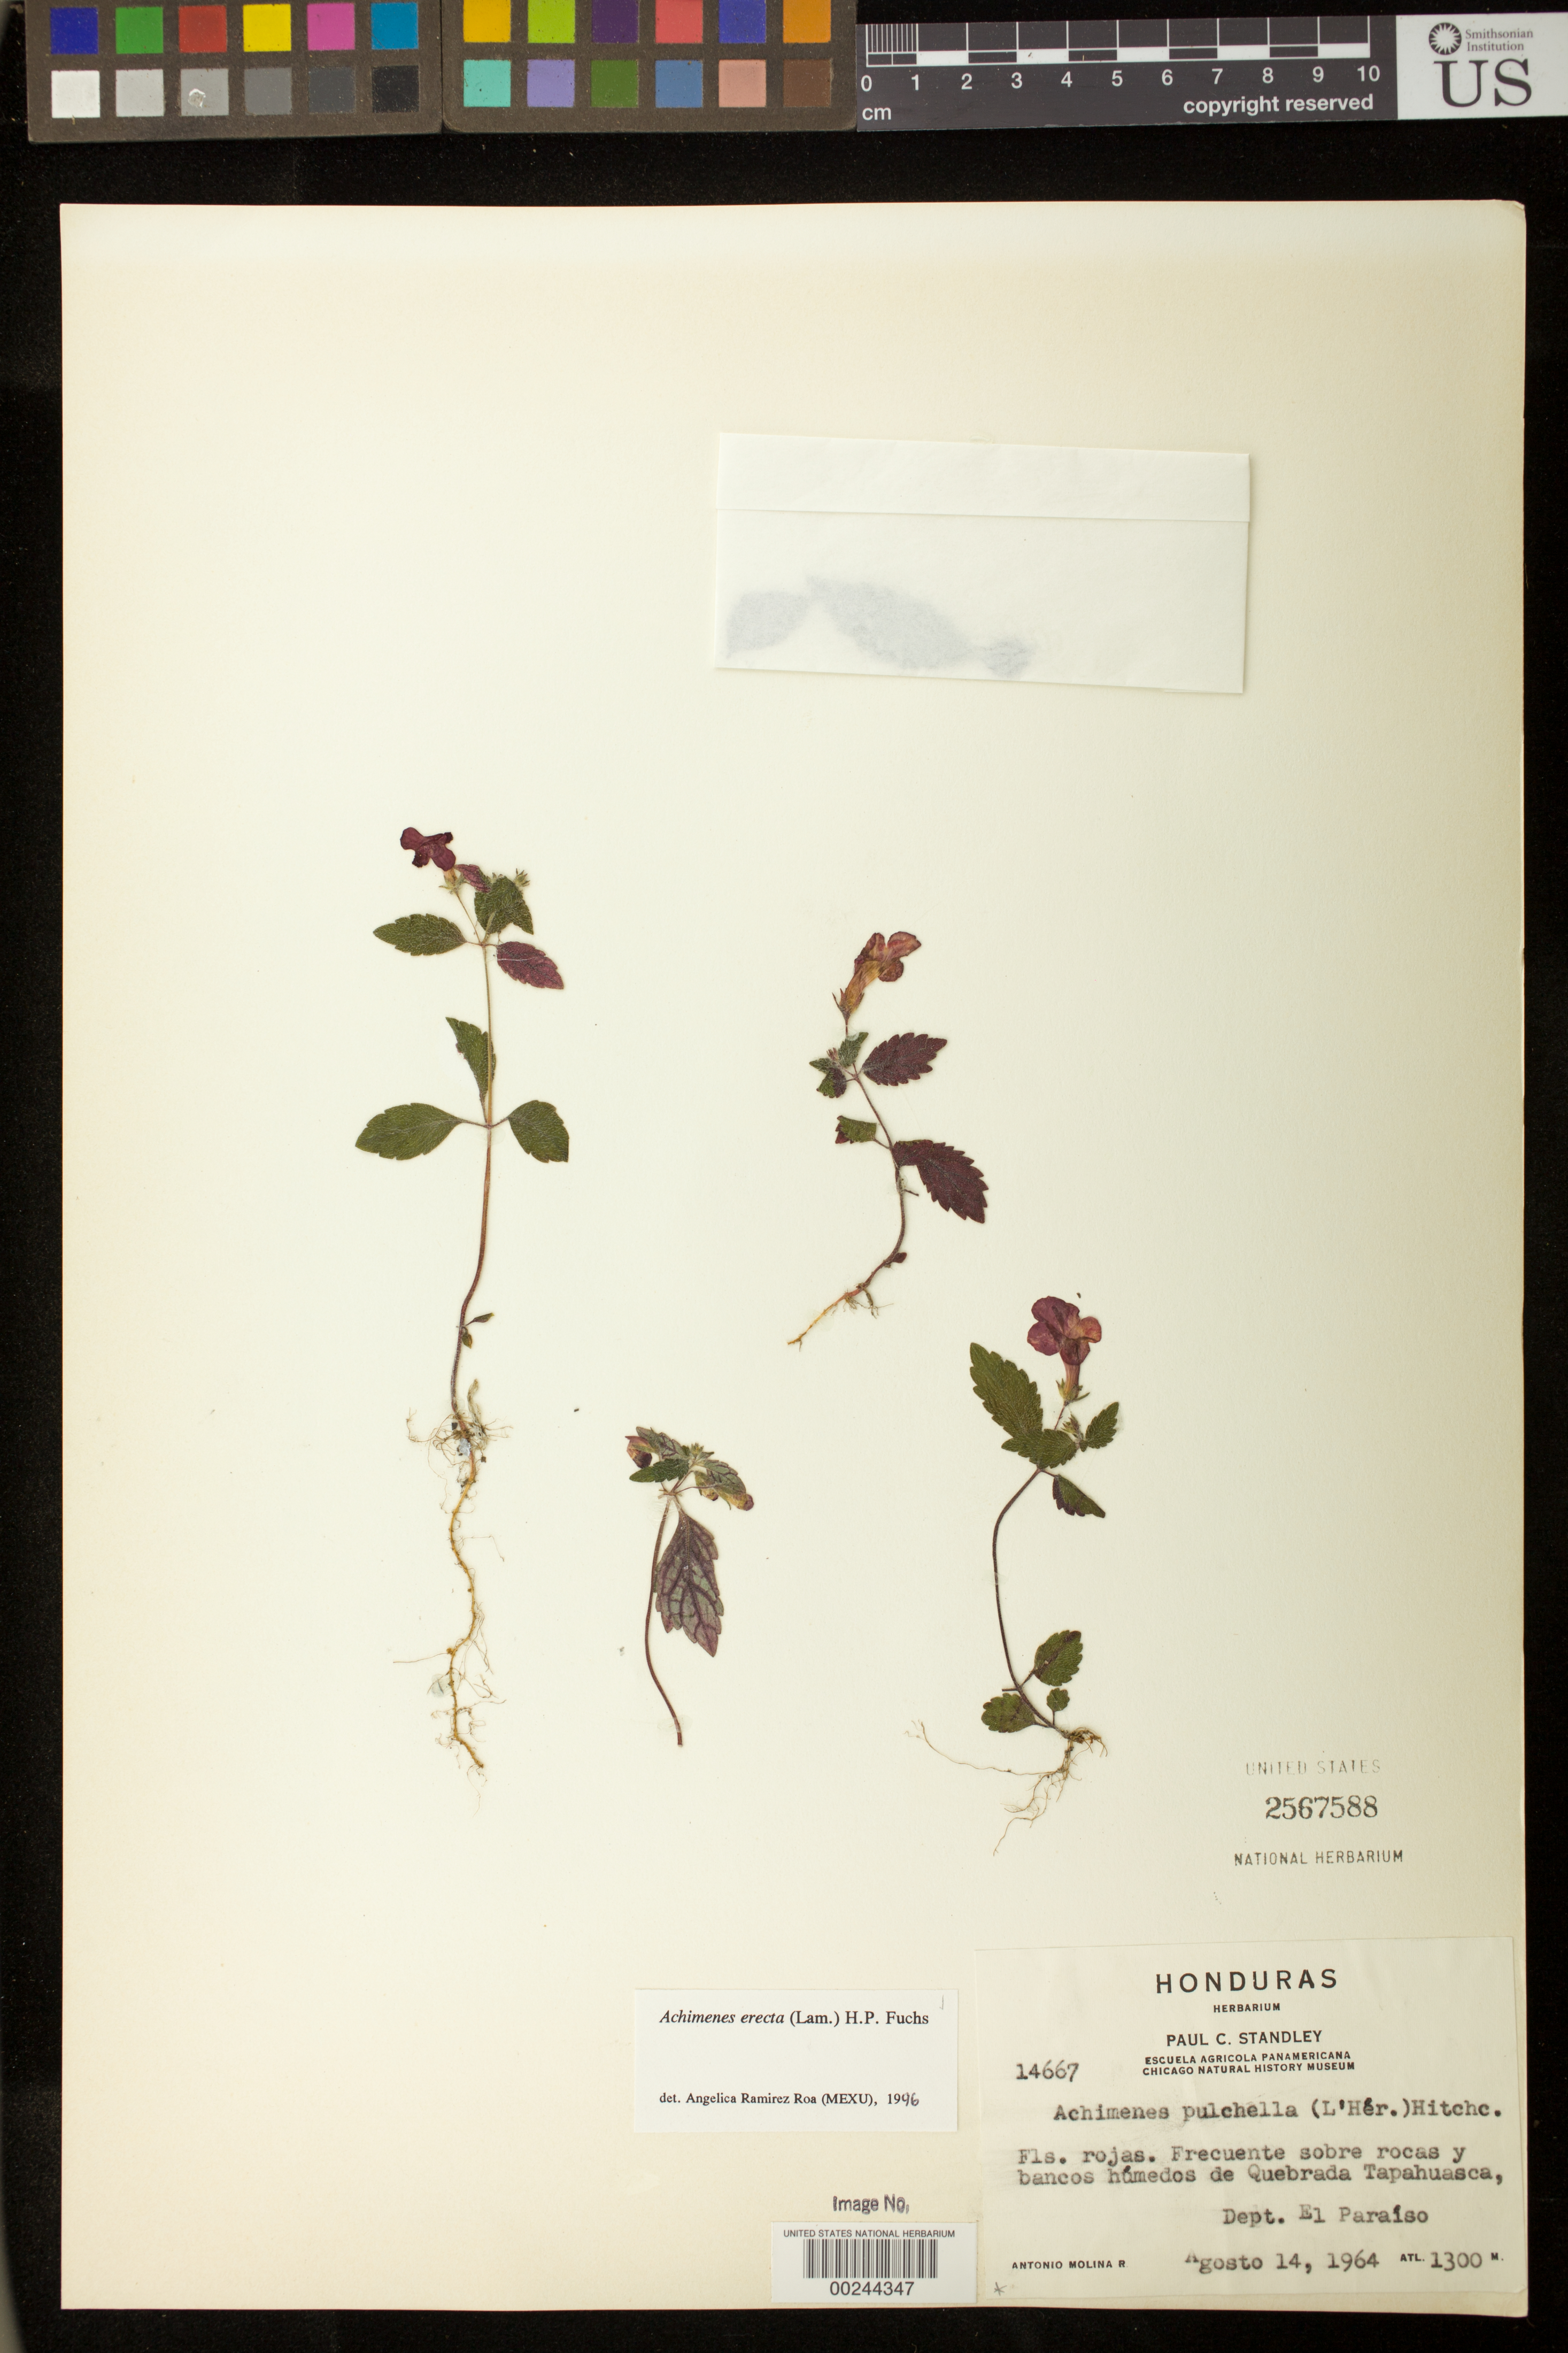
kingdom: Plantae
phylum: Tracheophyta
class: Magnoliopsida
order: Lamiales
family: Gesneriaceae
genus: Achimenes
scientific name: Achimenes erecta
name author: (Lam.) H.P. Fuchs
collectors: A. Molina R.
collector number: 14667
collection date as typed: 14 Aug 1964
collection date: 1964-08-14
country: Honduras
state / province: El Paraíso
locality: Quebrada Tapahuasca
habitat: Above rocks and humid banks of quebrada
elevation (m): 1300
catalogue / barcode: US 2567588